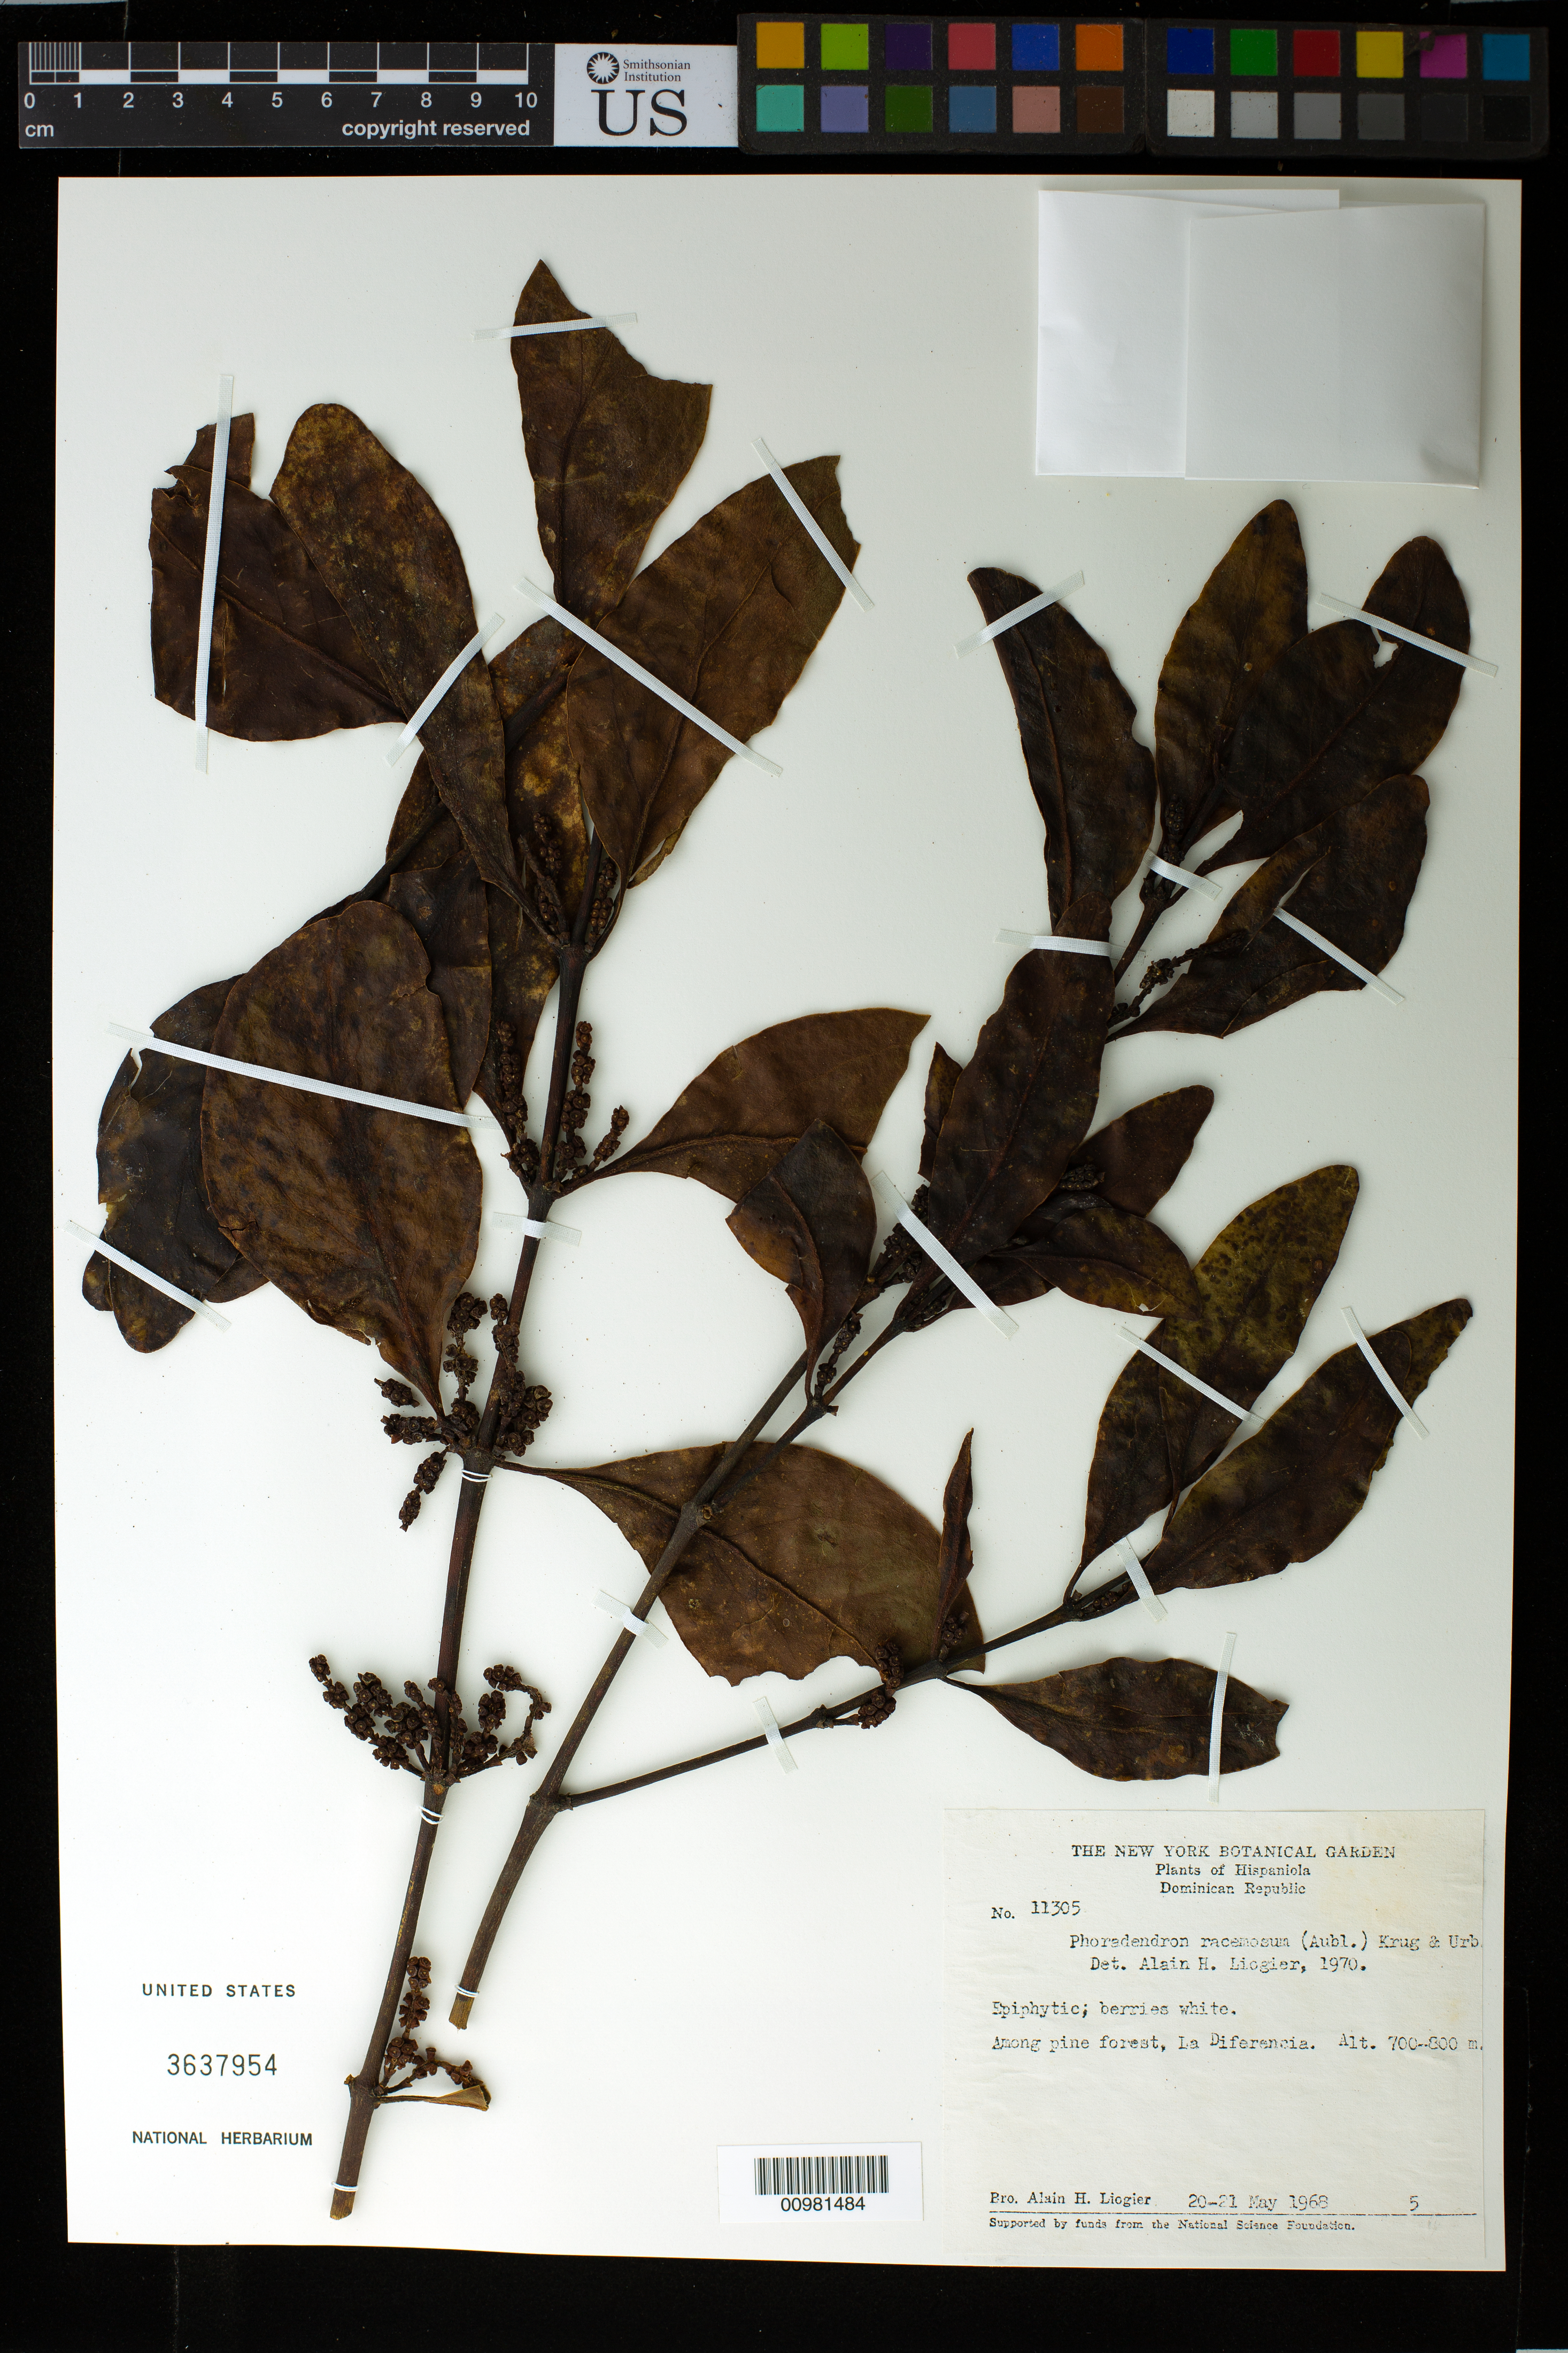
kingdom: Plantae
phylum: Tracheophyta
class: Magnoliopsida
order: Santalales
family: Viscaceae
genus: Phoradendron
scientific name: Phoradendron racemosum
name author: (Aubl.) Krug & Urb.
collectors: A. H. Liogier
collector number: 11305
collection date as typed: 20 May 1968 to 21 May 1968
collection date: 1968-05-20/1968-05-21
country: Dominican Republic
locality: La Diferencia.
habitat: Among pine forest.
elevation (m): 700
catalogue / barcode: US 3637954